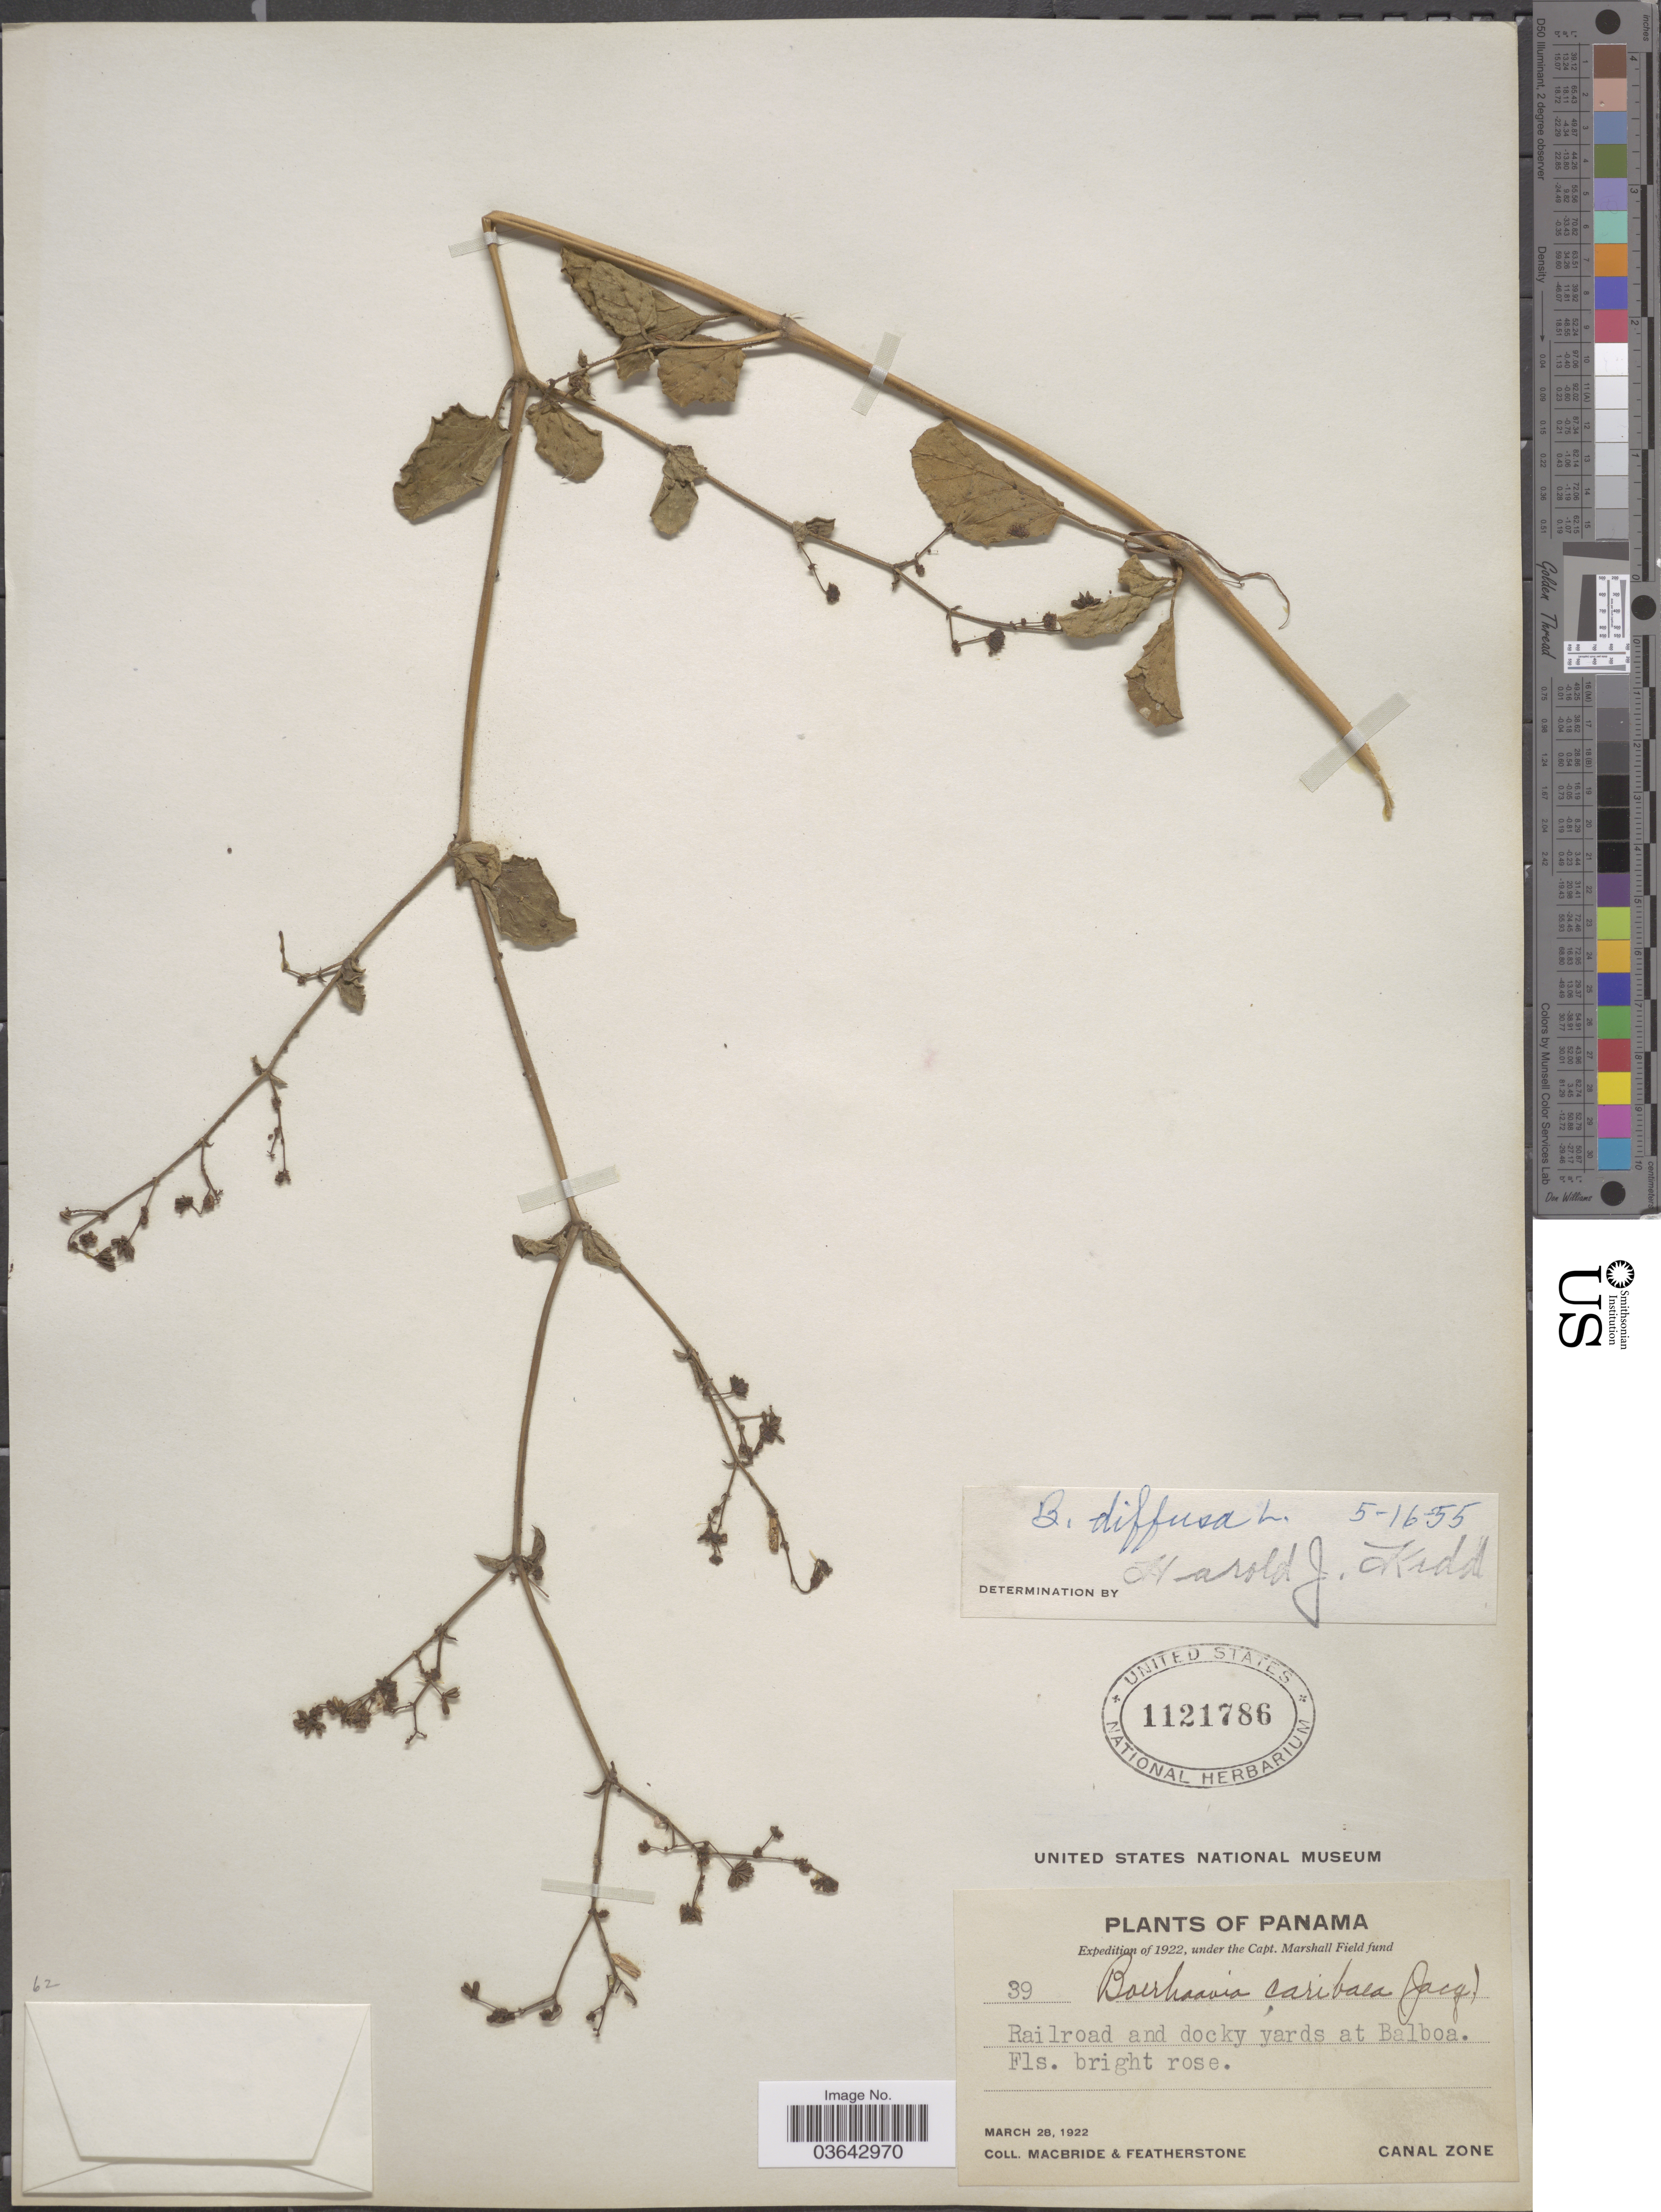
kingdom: Plantae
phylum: Tracheophyta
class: Magnoliopsida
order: Caryophyllales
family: Nyctaginaceae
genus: Boerhavia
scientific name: Boerhavia diffusa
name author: L.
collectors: Macbride, -- & -. Featherstone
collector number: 39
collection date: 1922-03-28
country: Panama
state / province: Colón / Panamá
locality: Railroad and docky yards at Balboa. Canal Zone.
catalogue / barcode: US 1121786